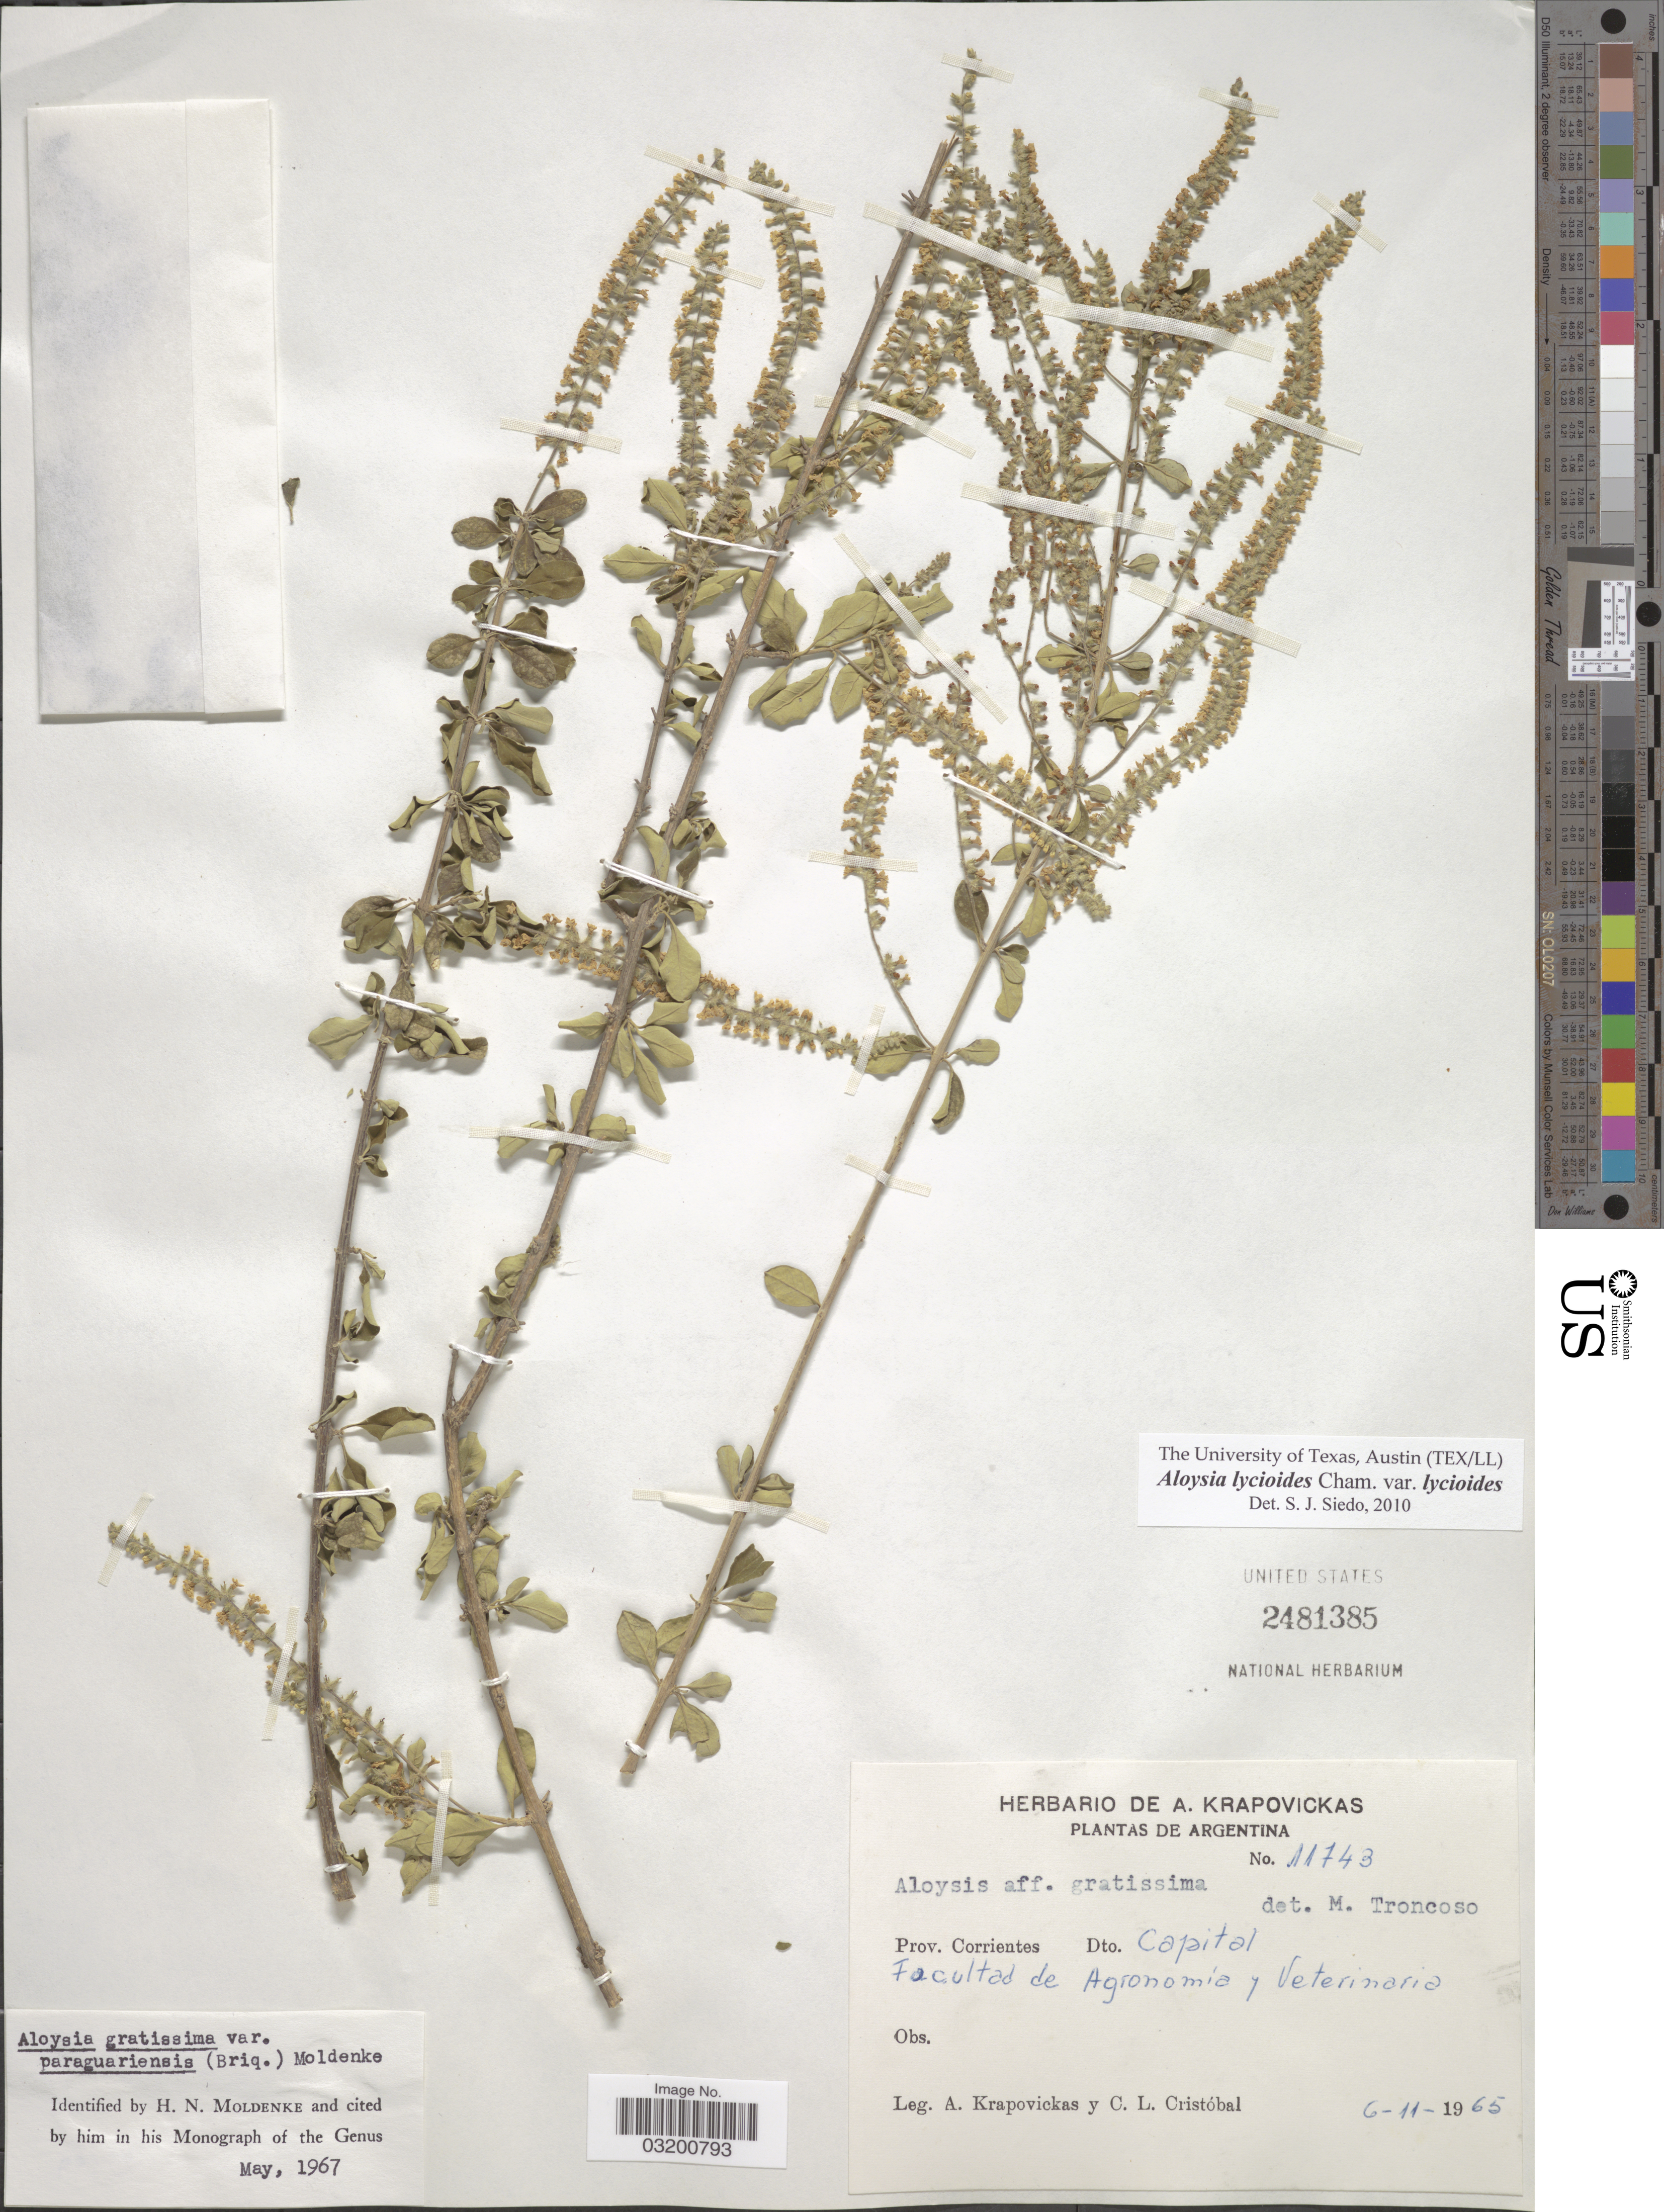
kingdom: Plantae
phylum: Tracheophyta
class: Magnoliopsida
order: Lamiales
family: Verbenaceae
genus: Aloysia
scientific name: Aloysia lycioides var. lycioides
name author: Cham.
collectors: A. Krapovickas & C. Cristobal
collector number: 11743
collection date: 1965-11-06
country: Argentina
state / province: Corrientes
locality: Dto. Capital. Facultad de Agronomia y Veterinaria.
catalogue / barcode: US 2481385